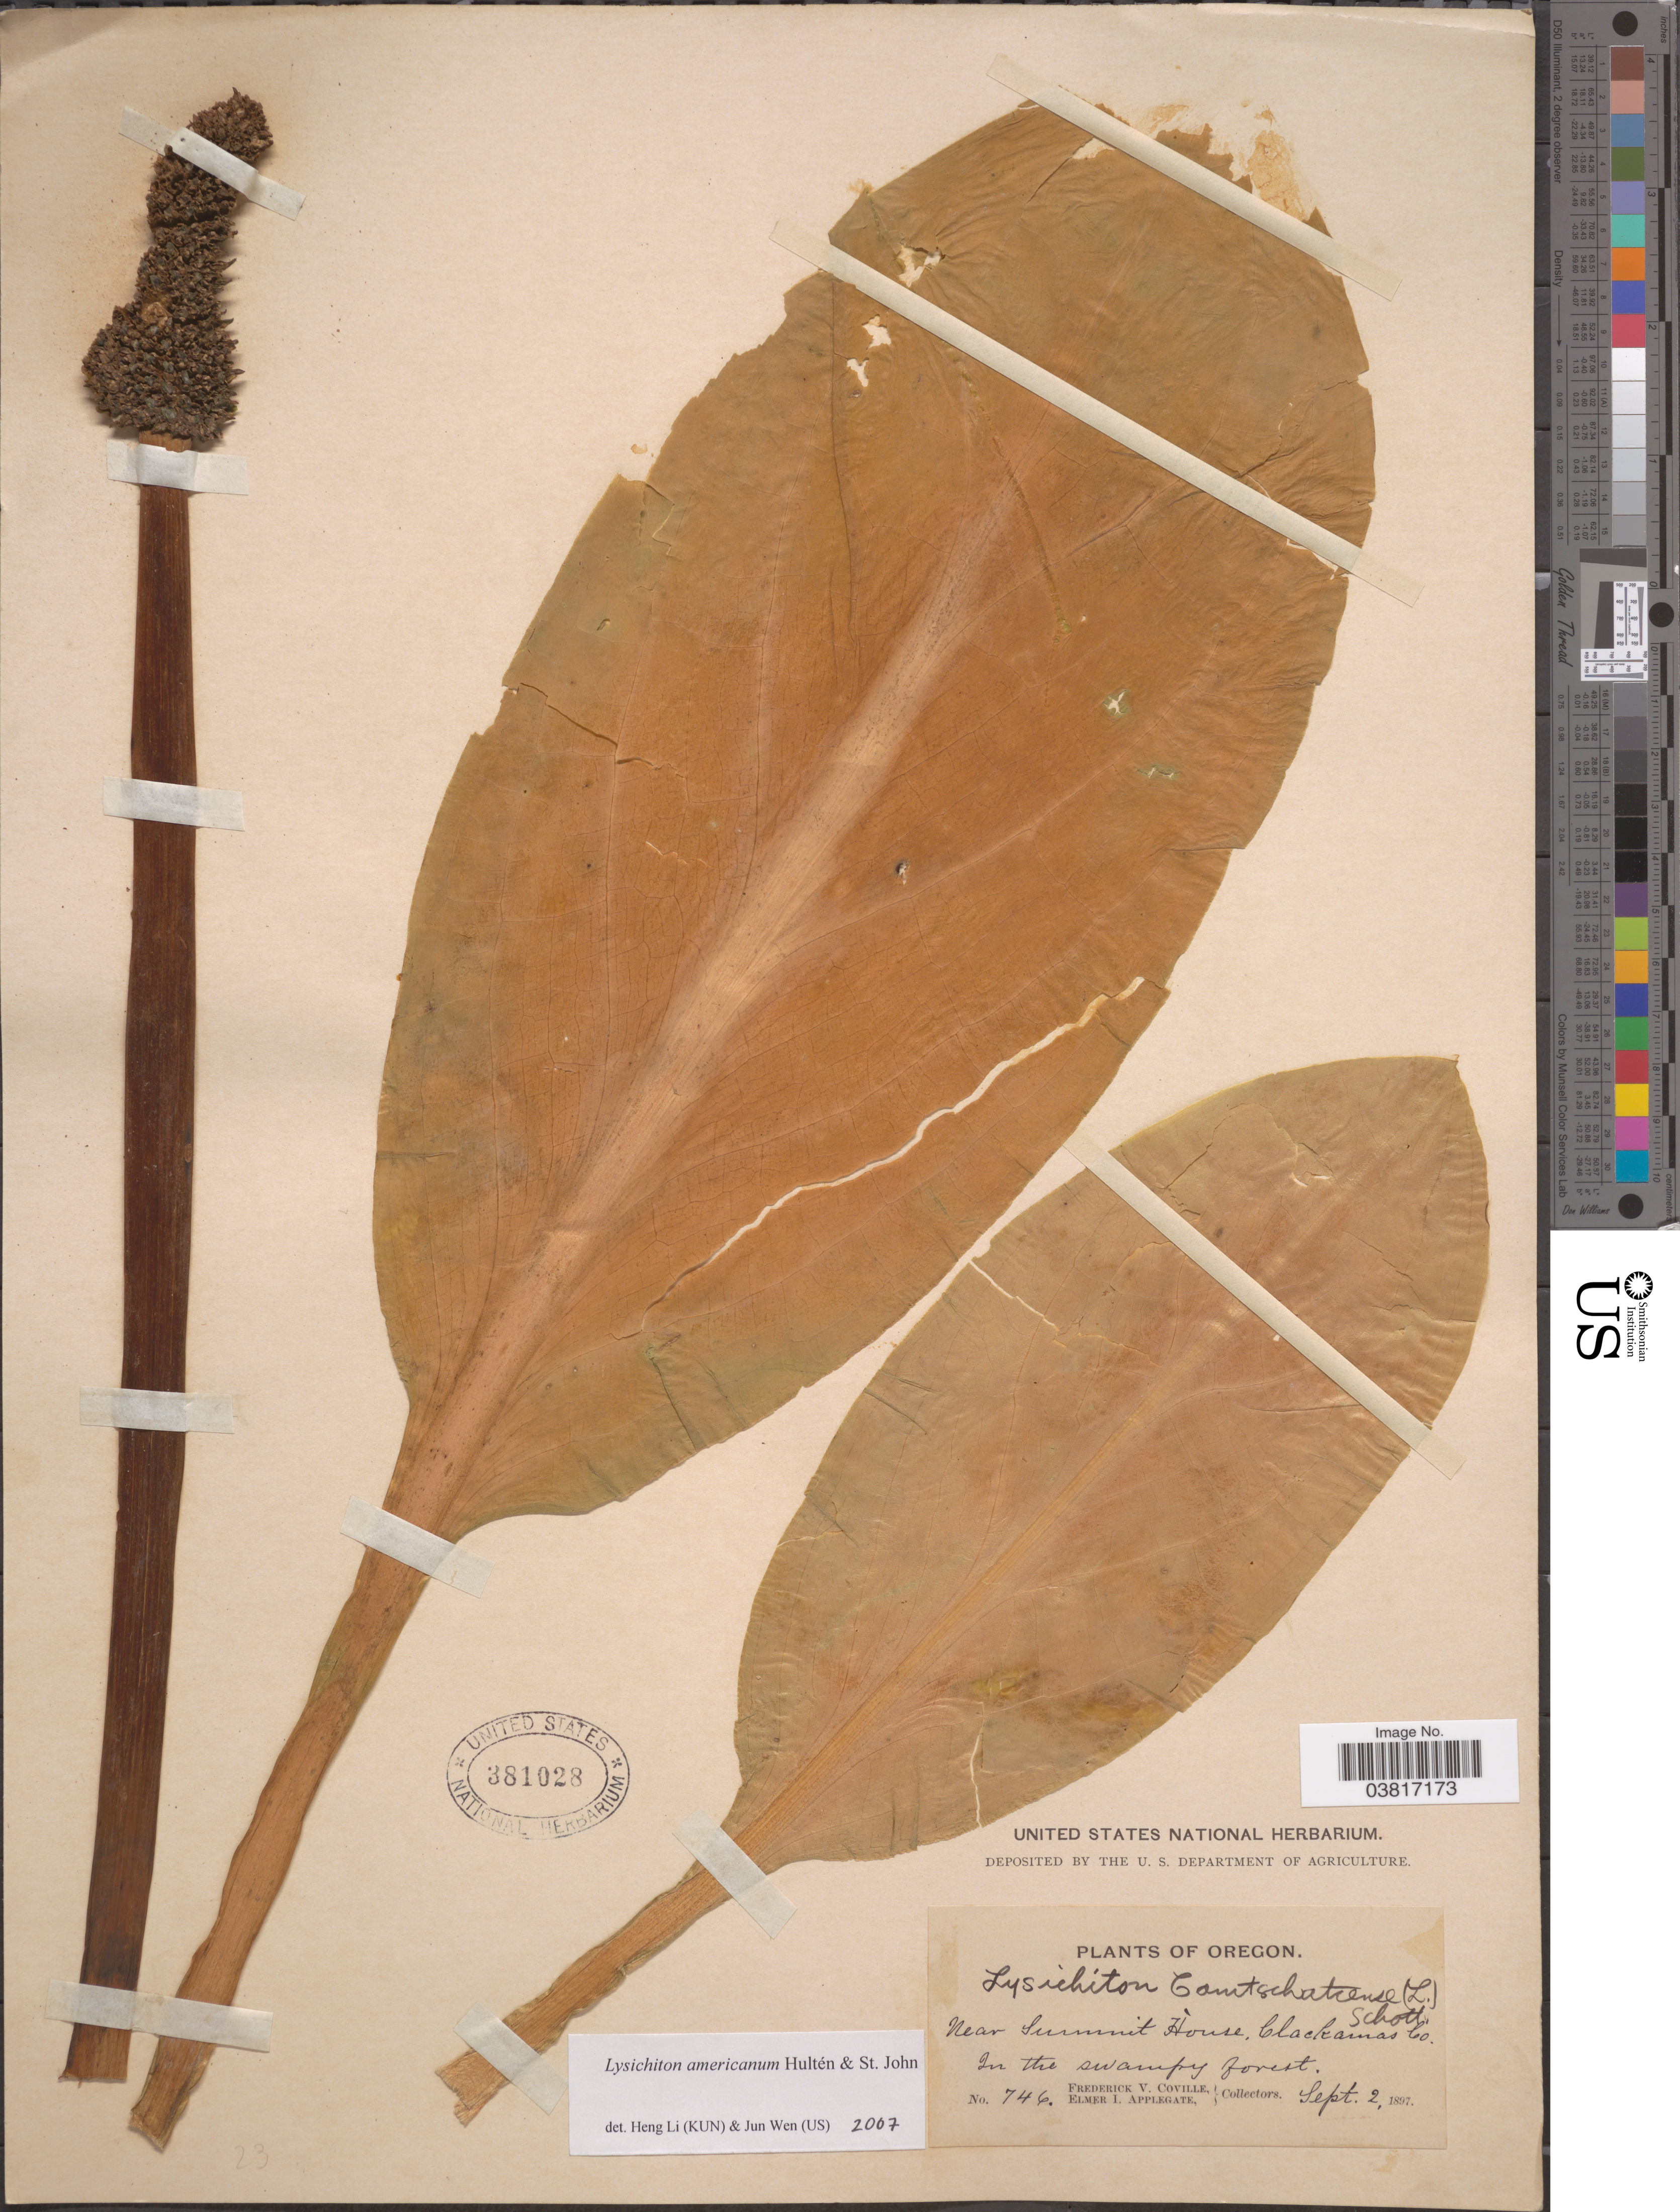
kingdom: Plantae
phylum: Tracheophyta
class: Liliopsida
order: Alismatales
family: Araceae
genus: Lysichiton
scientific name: Lysichiton americanus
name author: Hultén & H. St. John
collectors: F. V. Coville & E. I. Applegate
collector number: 746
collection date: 1897-09-02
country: United States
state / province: Oregon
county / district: Clackamas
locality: Near Summit House, Clackamas Co. In the swampy forest.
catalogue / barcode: US 381028